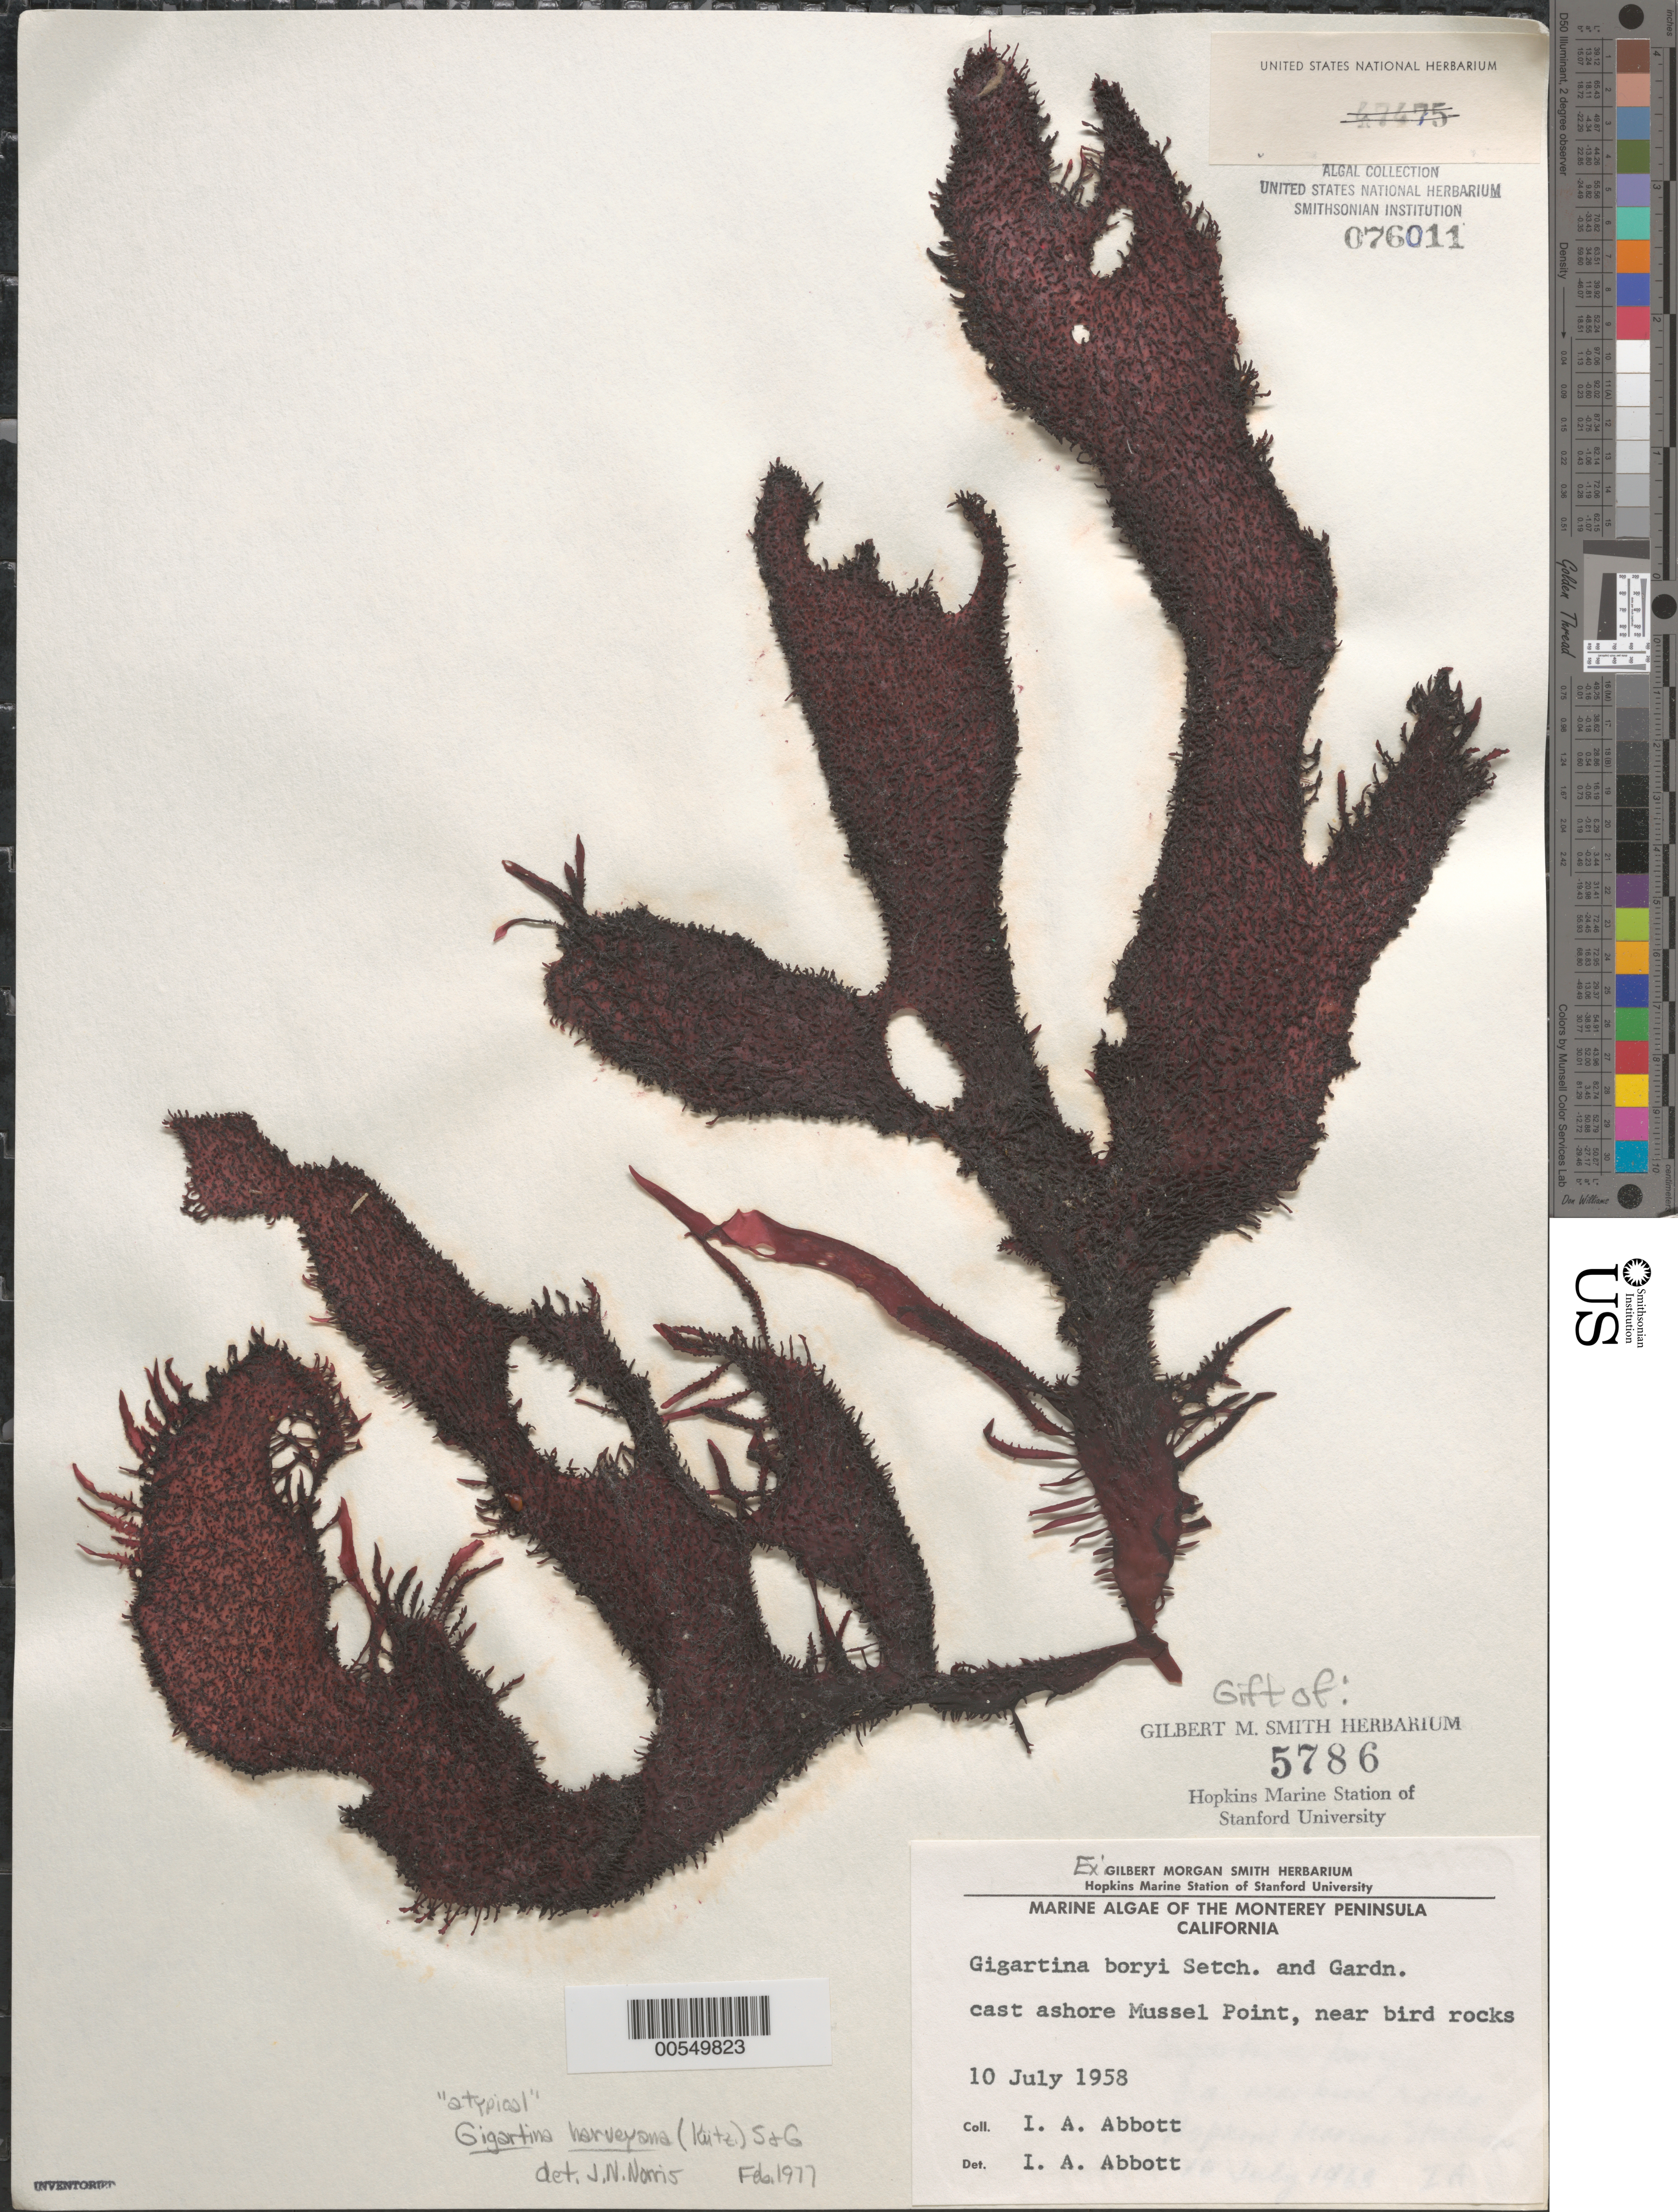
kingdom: Plantae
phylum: Rhodophyta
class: Florideophyceae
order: Gigartinales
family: Gigartinaceae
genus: Chondracanthus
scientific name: Chondracanthus harveyanus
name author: (Kütz.) Guiry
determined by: Algae name updating Project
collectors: I. A. Abbott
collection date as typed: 10 Jul 1958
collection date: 1958-07-10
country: United States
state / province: California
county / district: Monterey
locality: Mussel Point, near Bird Rocks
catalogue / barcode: US 76011